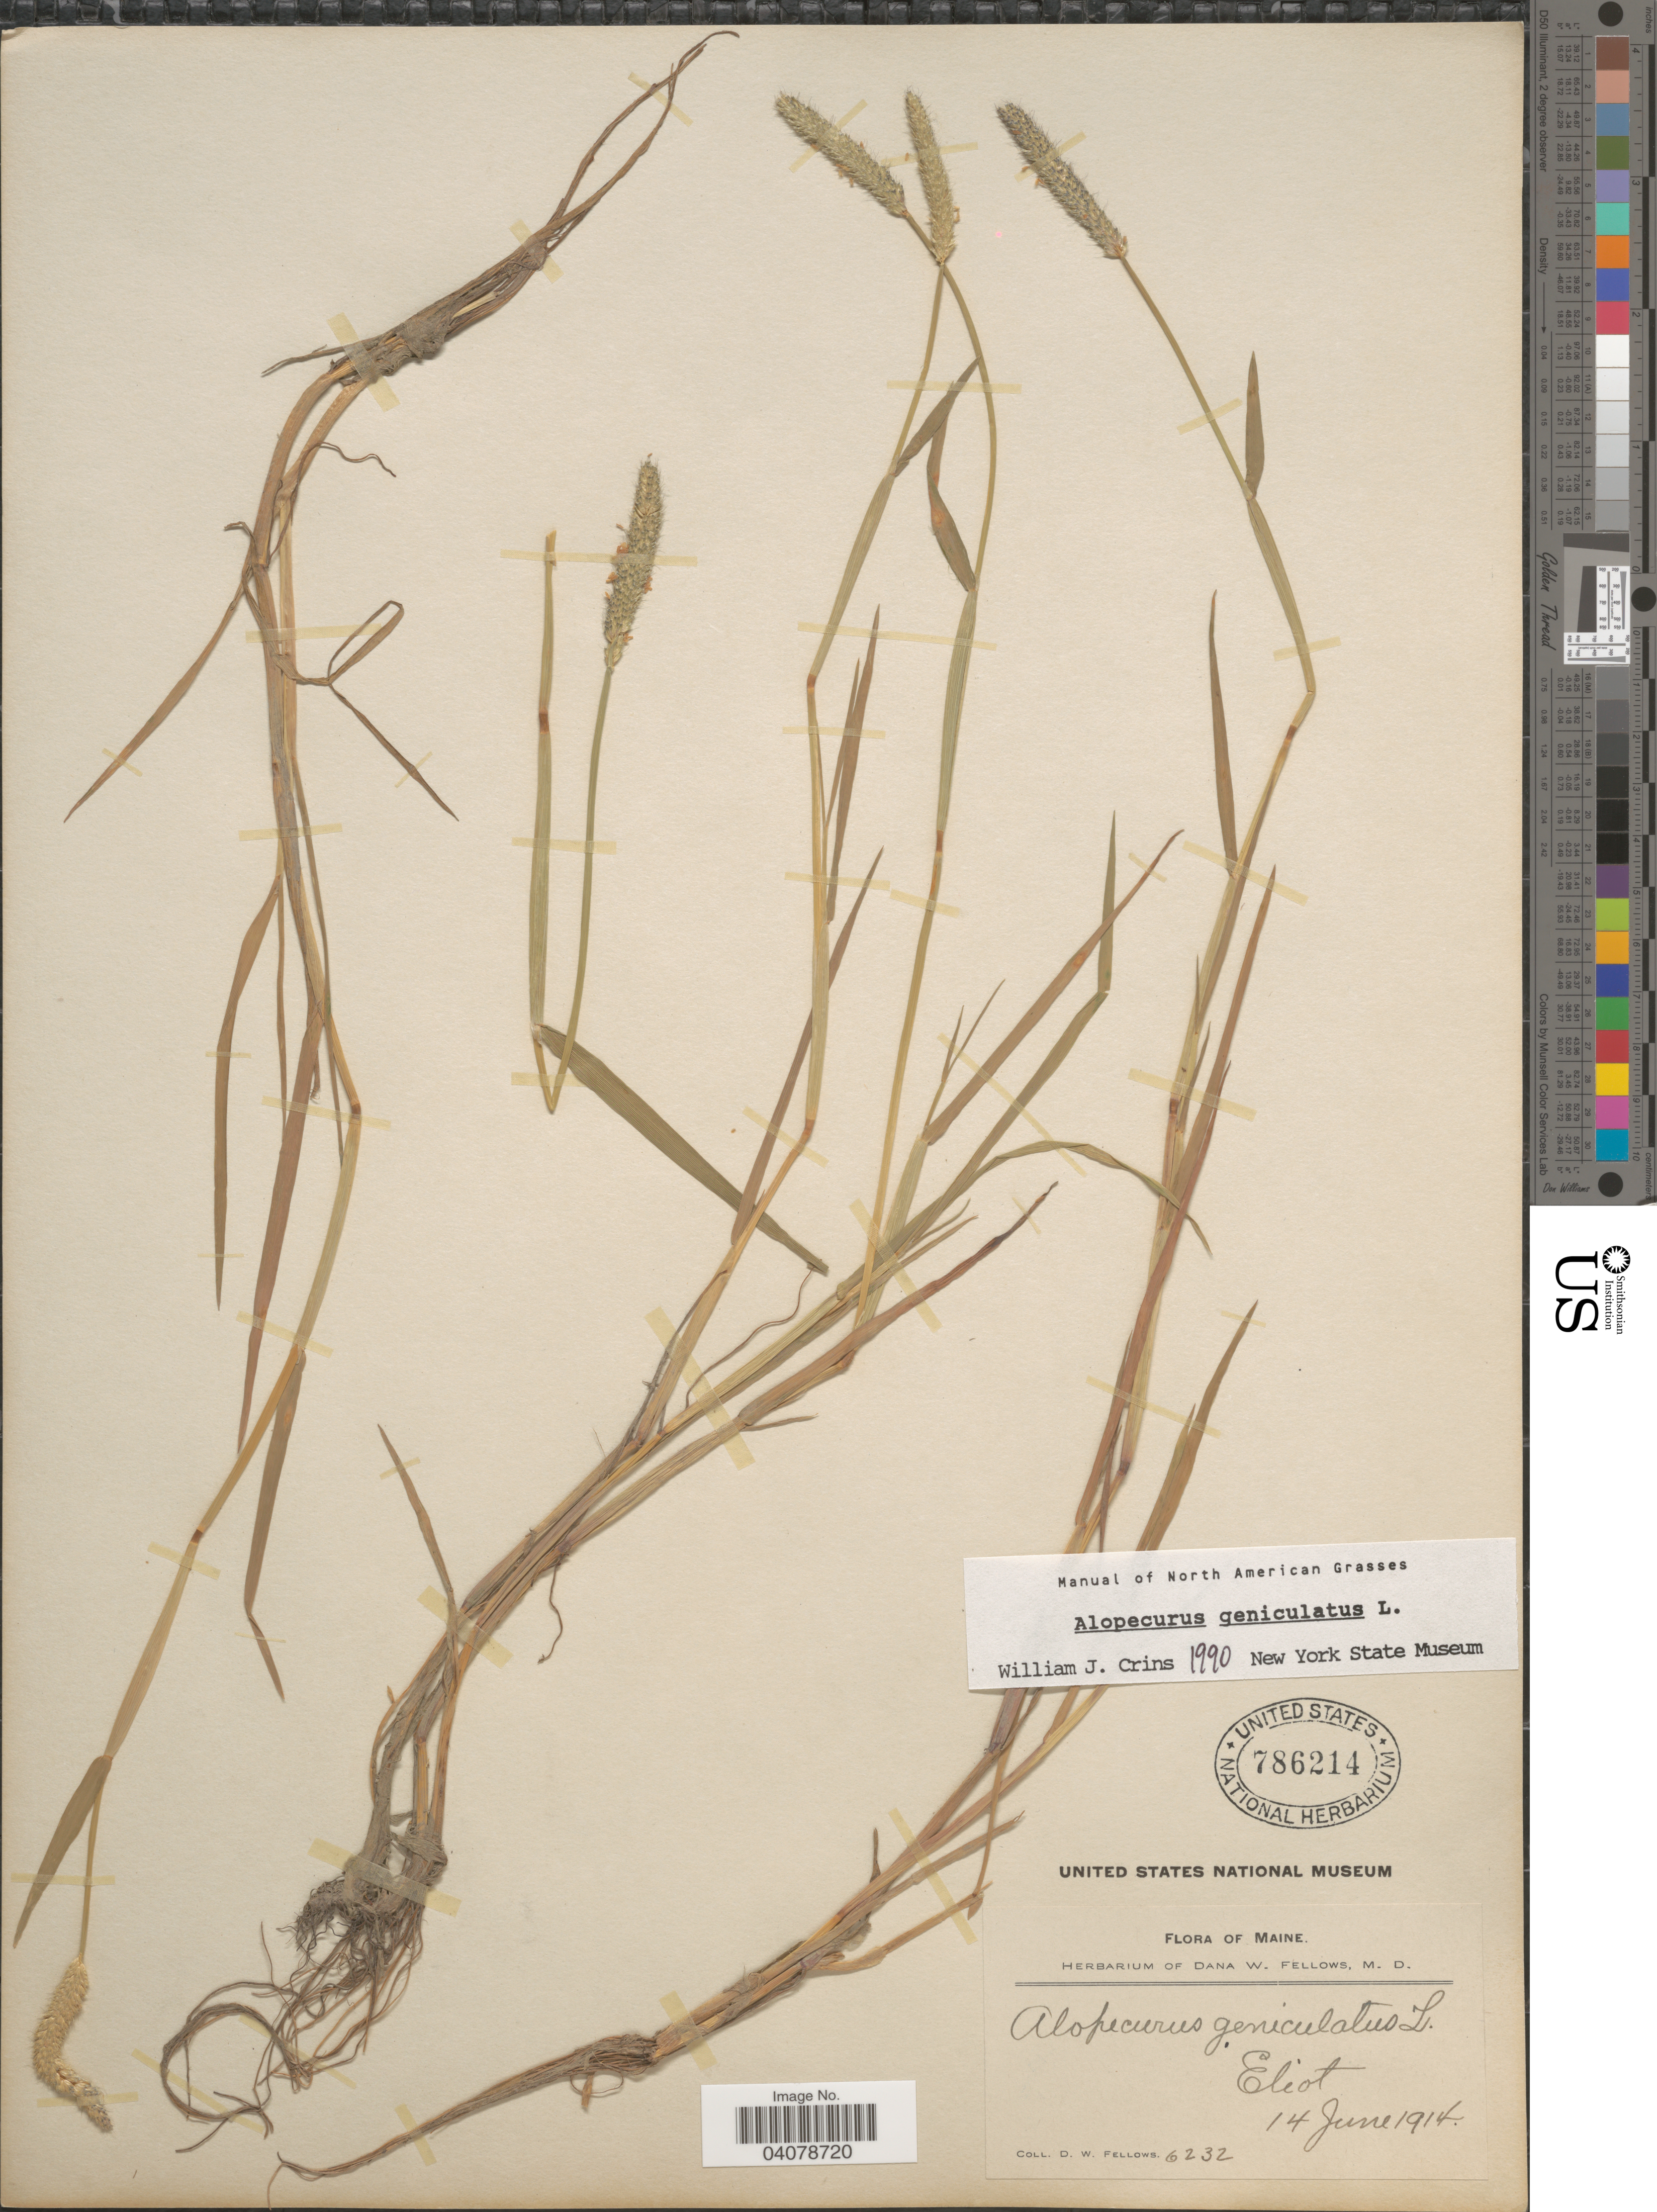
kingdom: Plantae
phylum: Tracheophyta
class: Liliopsida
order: Poales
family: Poaceae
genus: Alopecurus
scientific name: Alopecurus geniculatus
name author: L.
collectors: D. W. Fellows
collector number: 6232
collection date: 1914-06-14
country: United States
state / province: Maine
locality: Eliot.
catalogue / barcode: US 786214